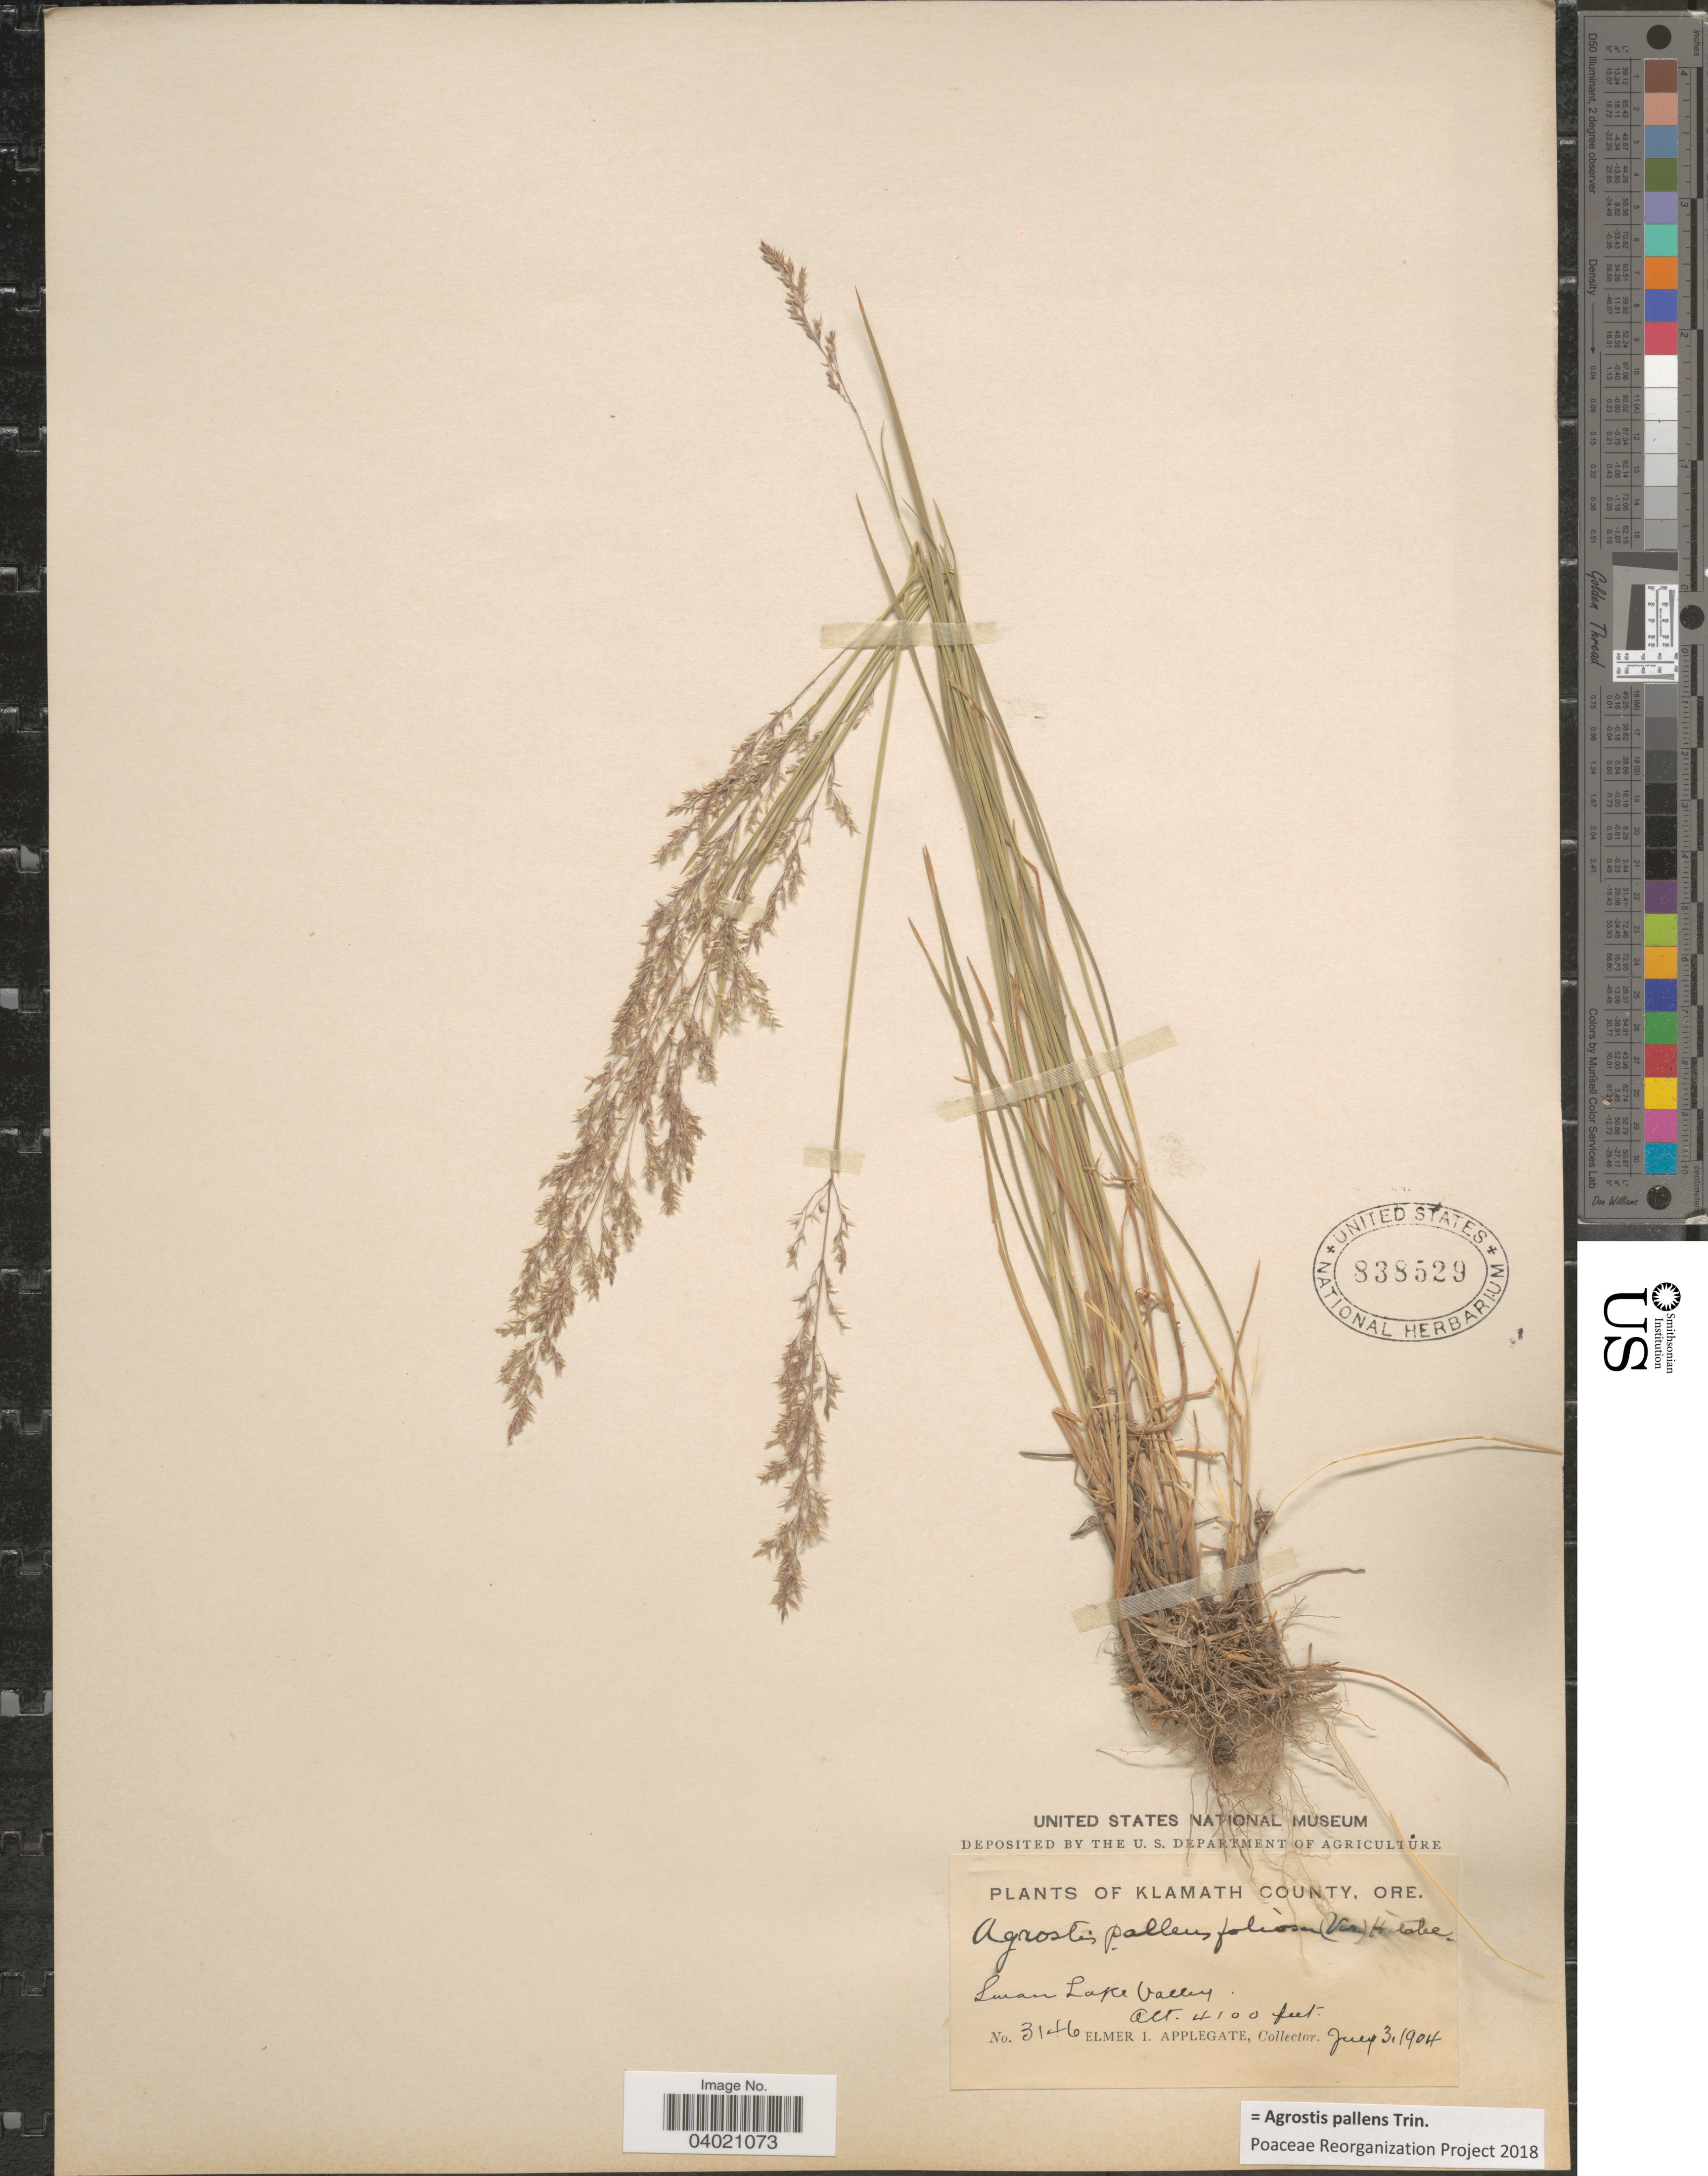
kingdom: Plantae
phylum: Tracheophyta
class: Liliopsida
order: Poales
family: Poaceae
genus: Agrostis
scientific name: Agrostis pallens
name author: Trin.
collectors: E. I. Applegate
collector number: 3146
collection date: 1904-07-03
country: United States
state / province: Oregon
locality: Klamath County. Swan Lake Valley.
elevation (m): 1250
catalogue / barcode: US 838529